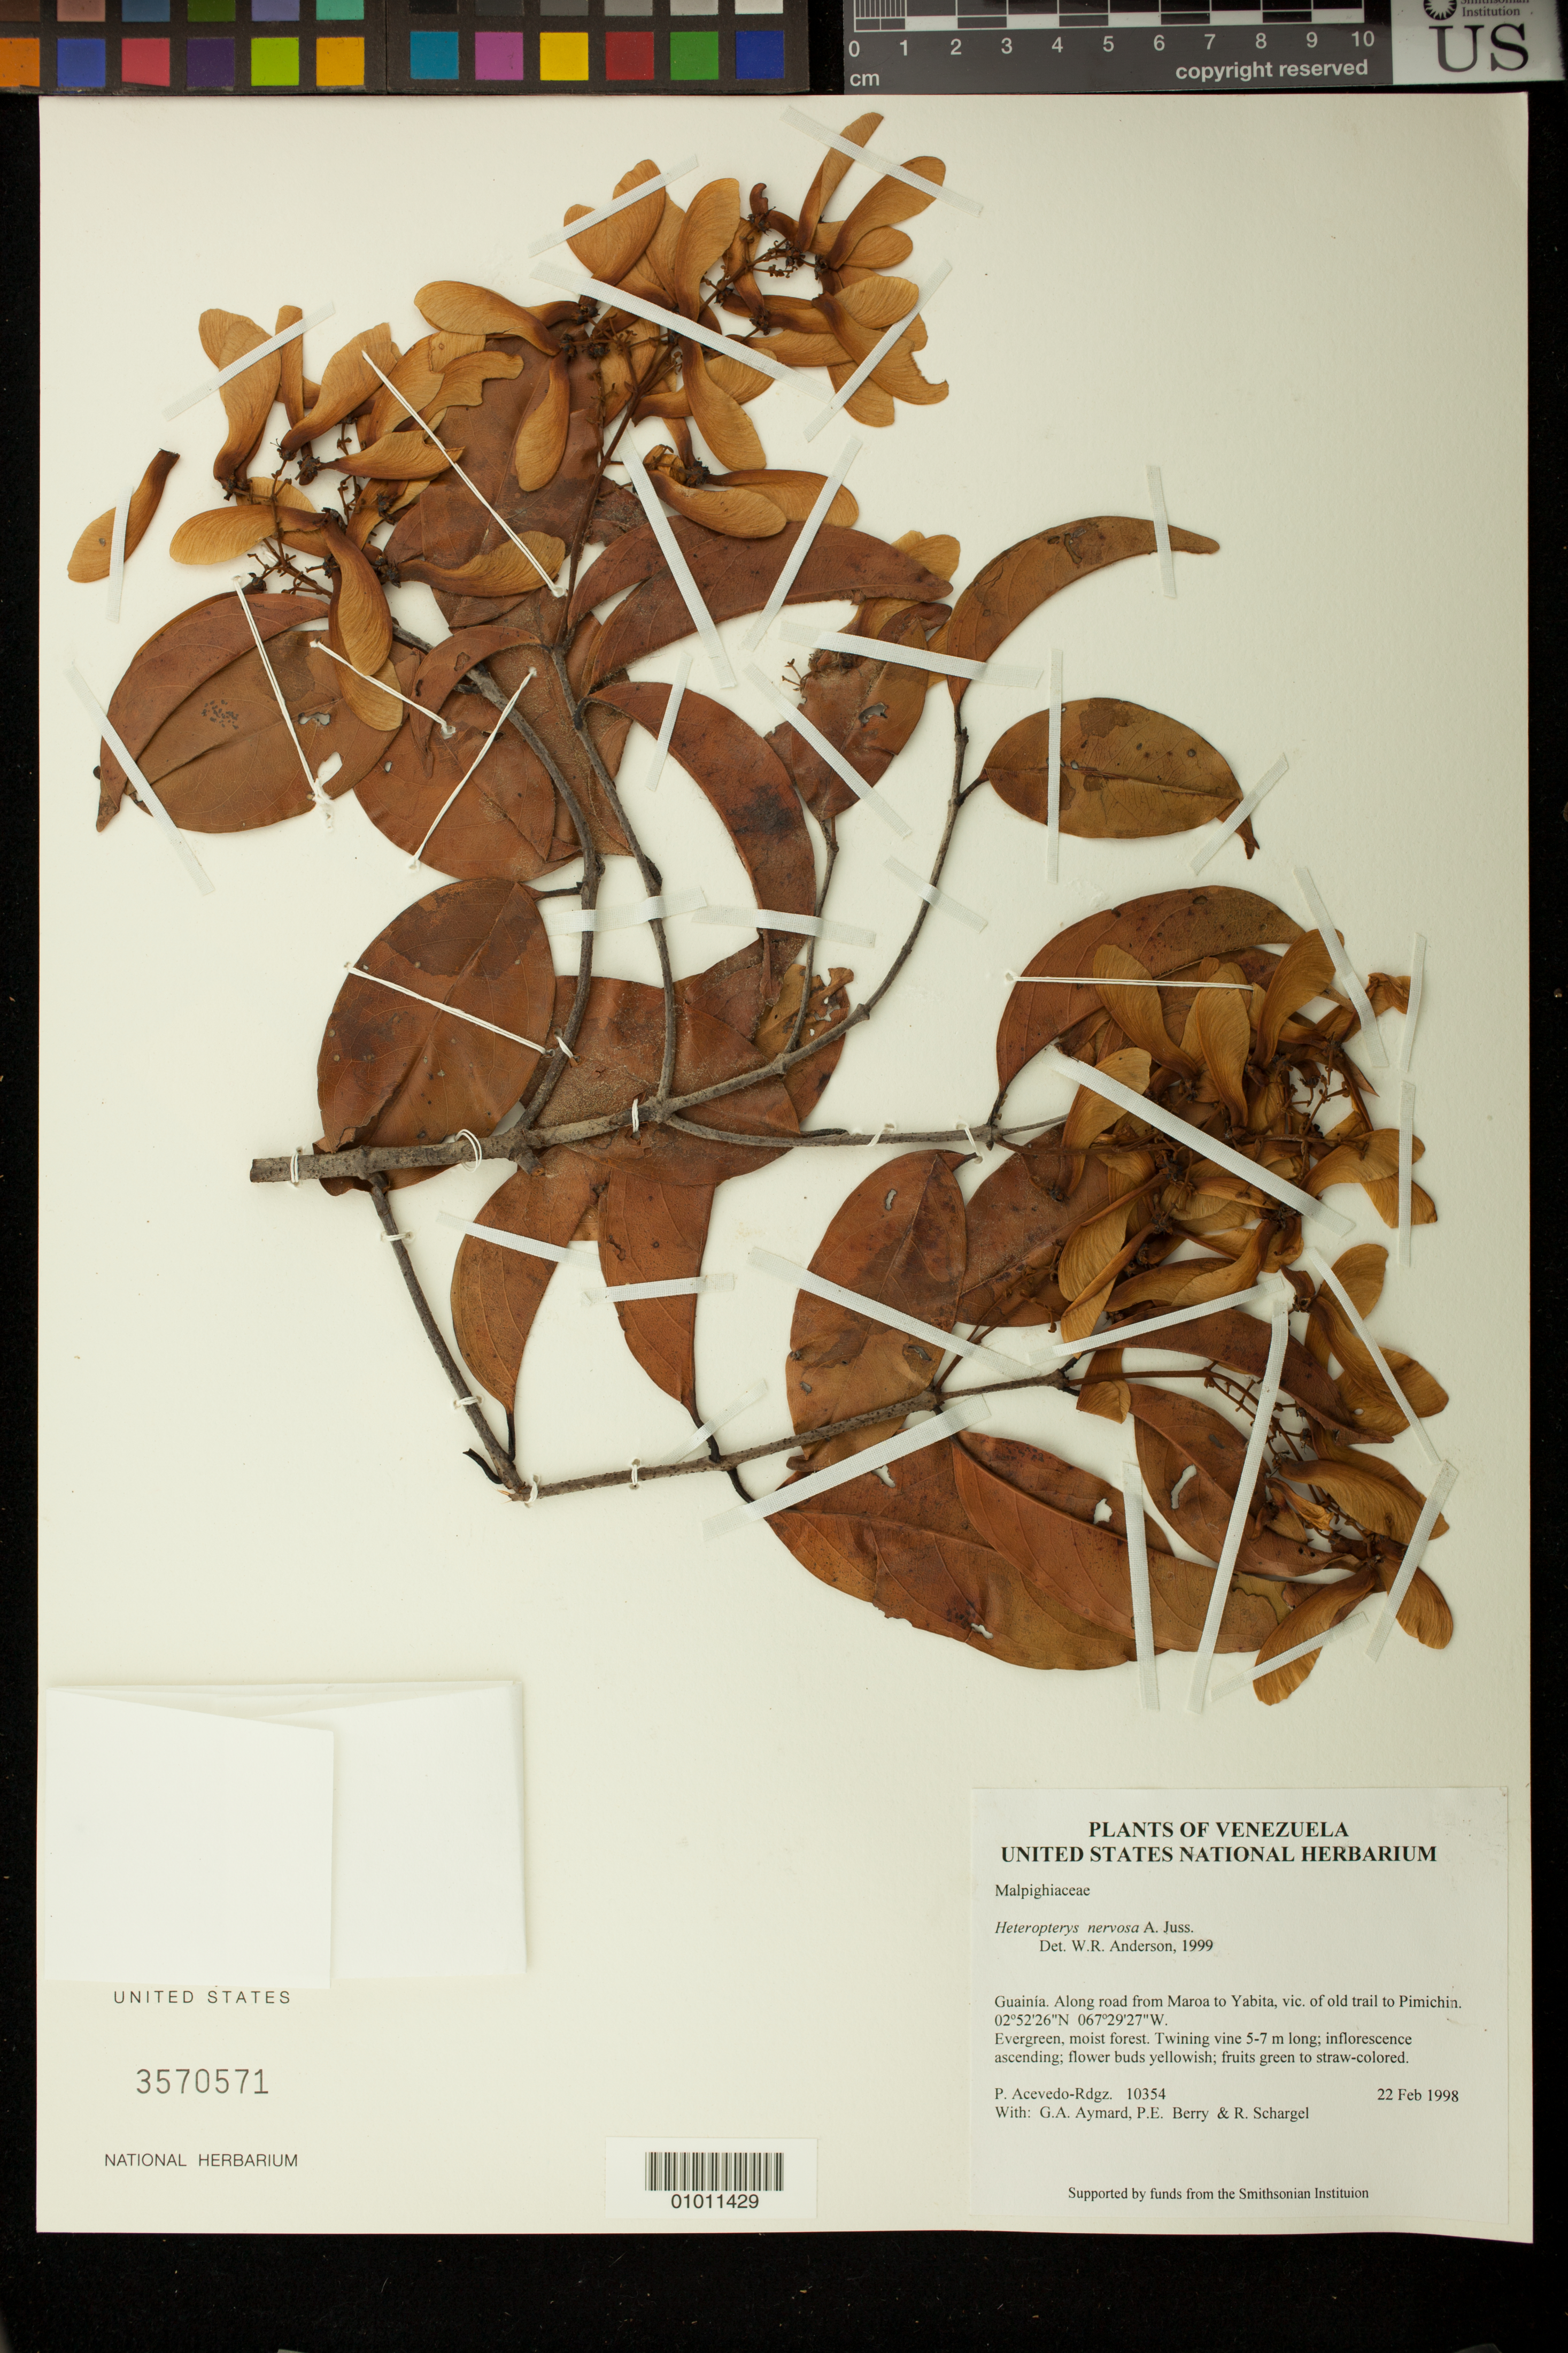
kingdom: Plantae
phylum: Tracheophyta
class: Magnoliopsida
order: Malpighiales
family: Malpighiaceae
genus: Heteropterys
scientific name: Heteropterys nervosa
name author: A. Juss.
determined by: Anderson, W. R., (MICH), University of Michigan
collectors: P. Acevedo-Rodr., G. A. Aymard, P. E. Berry & R. Schargel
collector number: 10354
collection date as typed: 22 Feb 1998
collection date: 1998-02-22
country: Venezuela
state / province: Amazonas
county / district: Maroa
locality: Along road from Maroa to Yabita, vic. of old trail to Pimichin.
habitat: Evergreen, moist forest.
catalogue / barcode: US 3570571